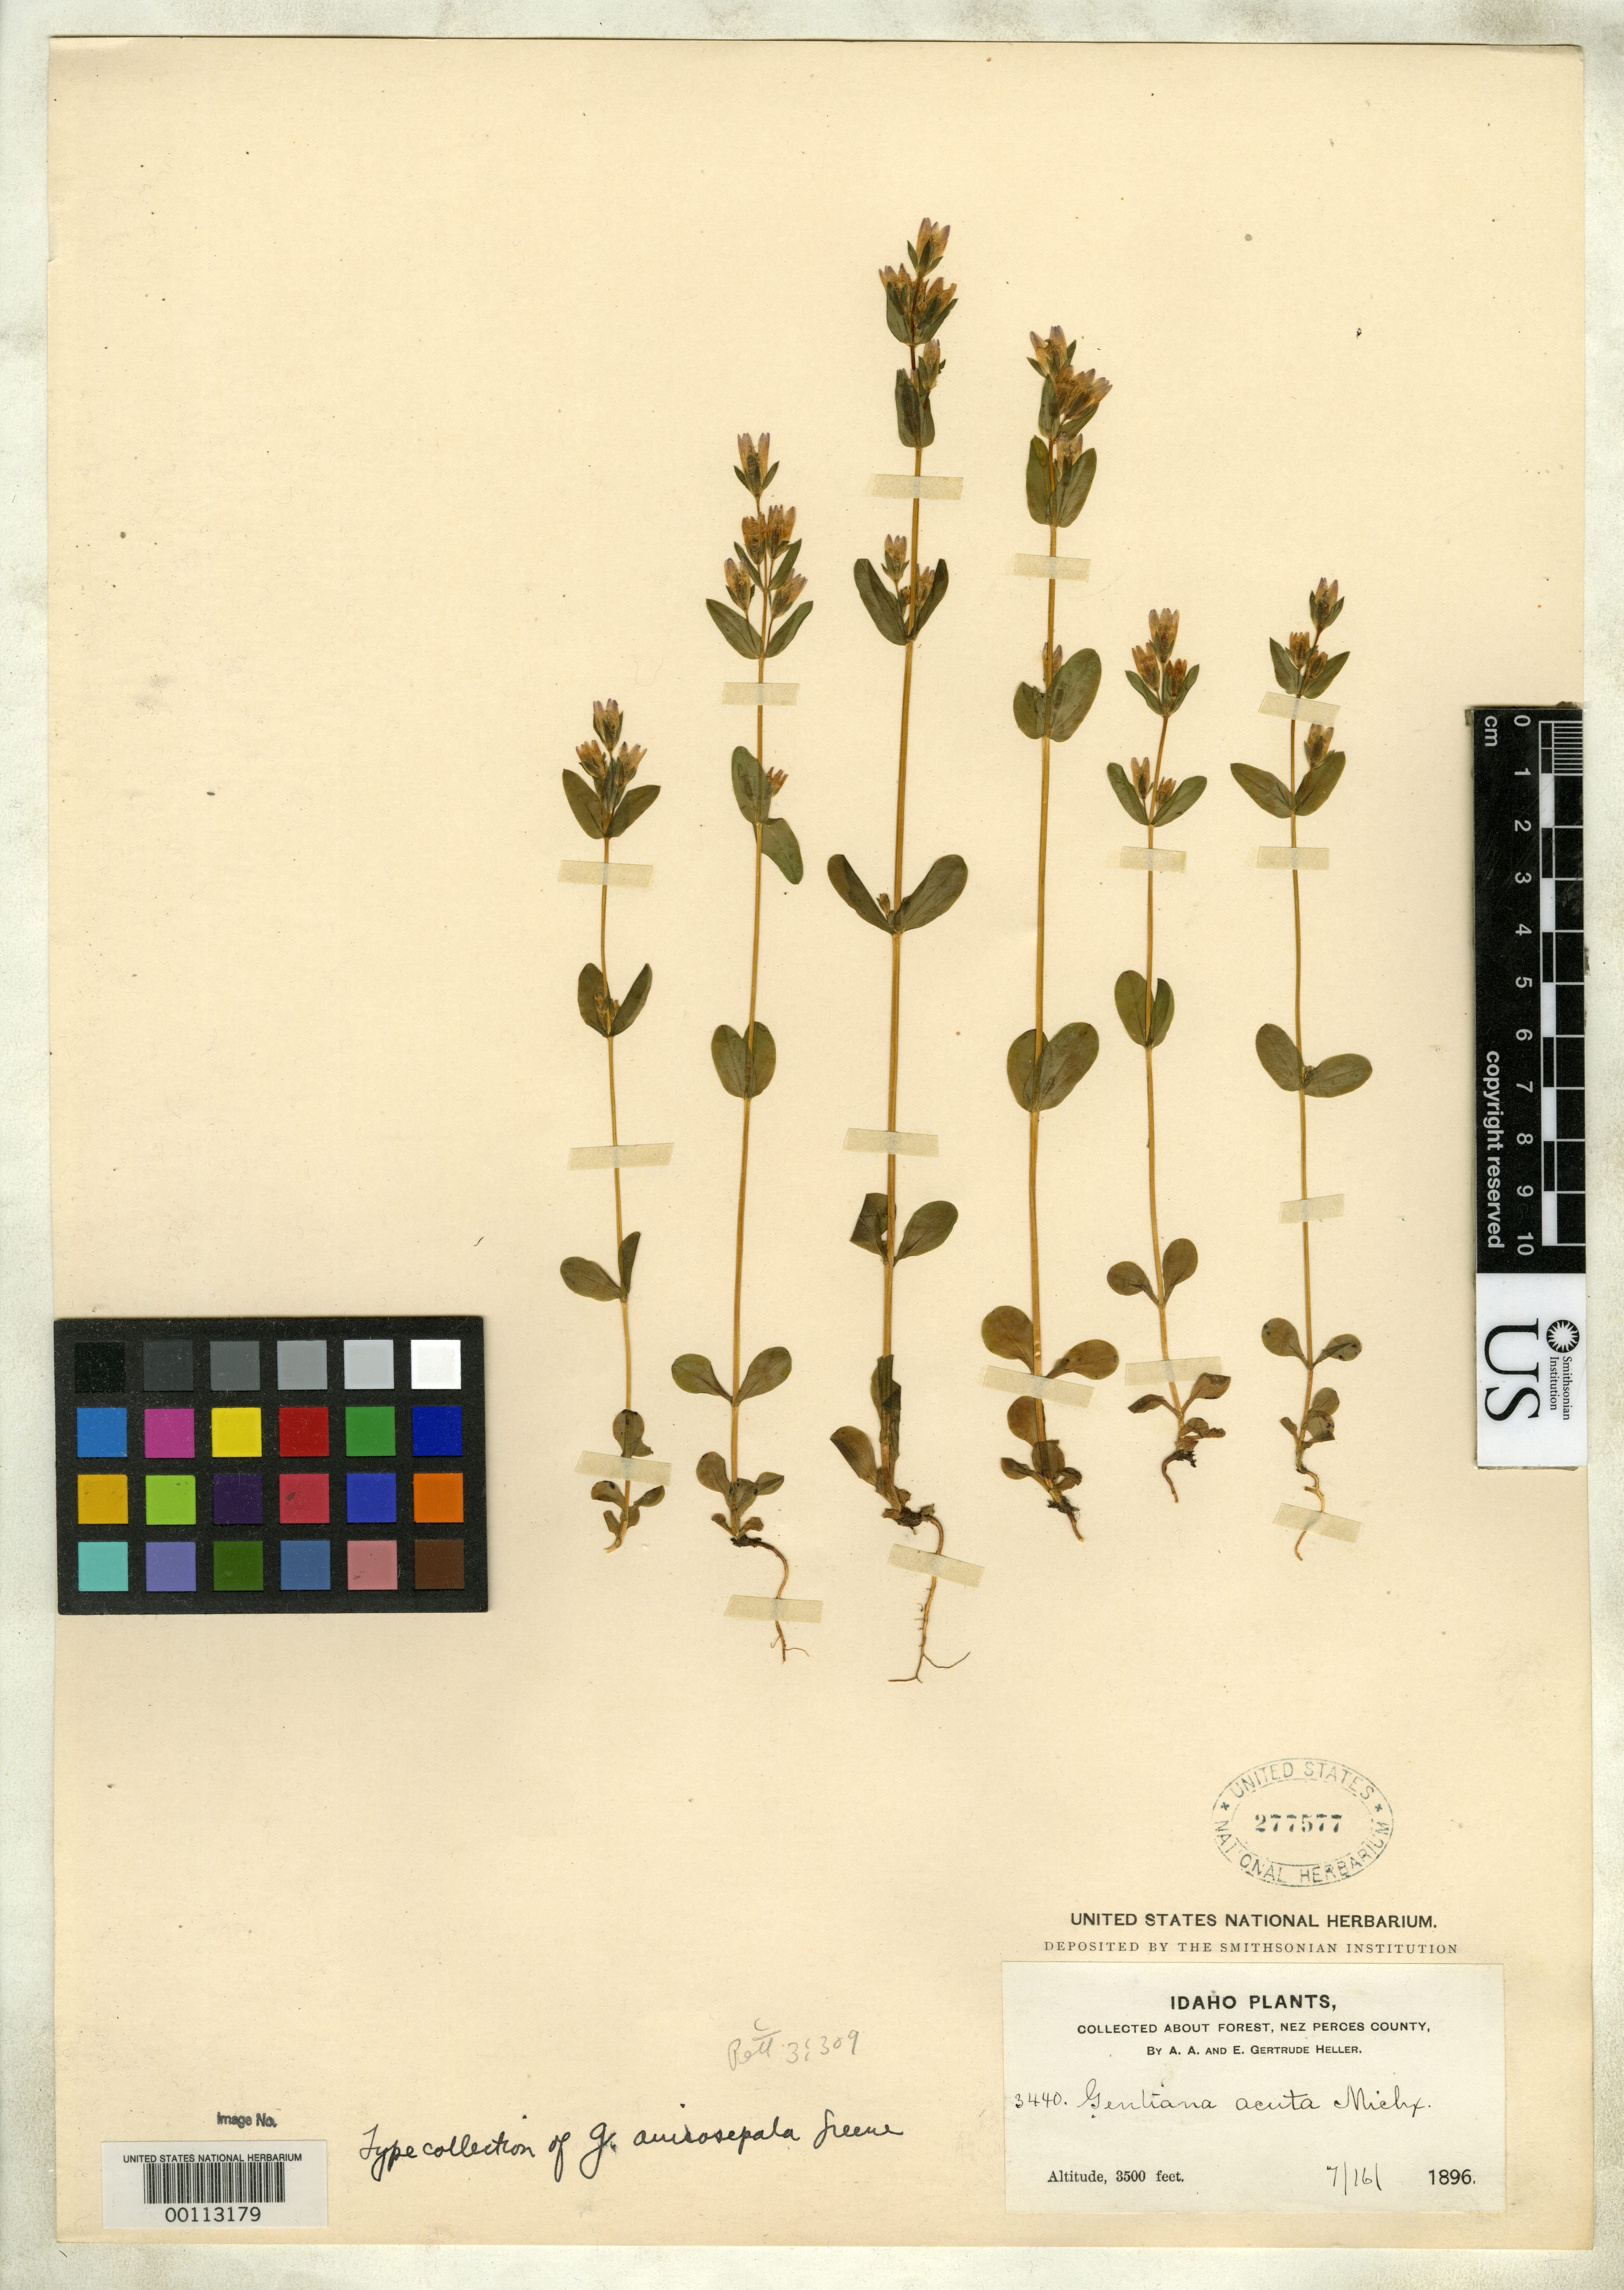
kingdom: Plantae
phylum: Tracheophyta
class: Magnoliopsida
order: Gentianales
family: Gentianaceae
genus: Gentiana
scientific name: Gentiana anisosepala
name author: Greene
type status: Isotype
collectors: A. A. Heller & E. G. Heller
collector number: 3440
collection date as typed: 16 Jul 1896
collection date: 1896-07-16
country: United States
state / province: Idaho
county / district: Nez Perce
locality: About forest.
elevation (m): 1067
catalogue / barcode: US 277577